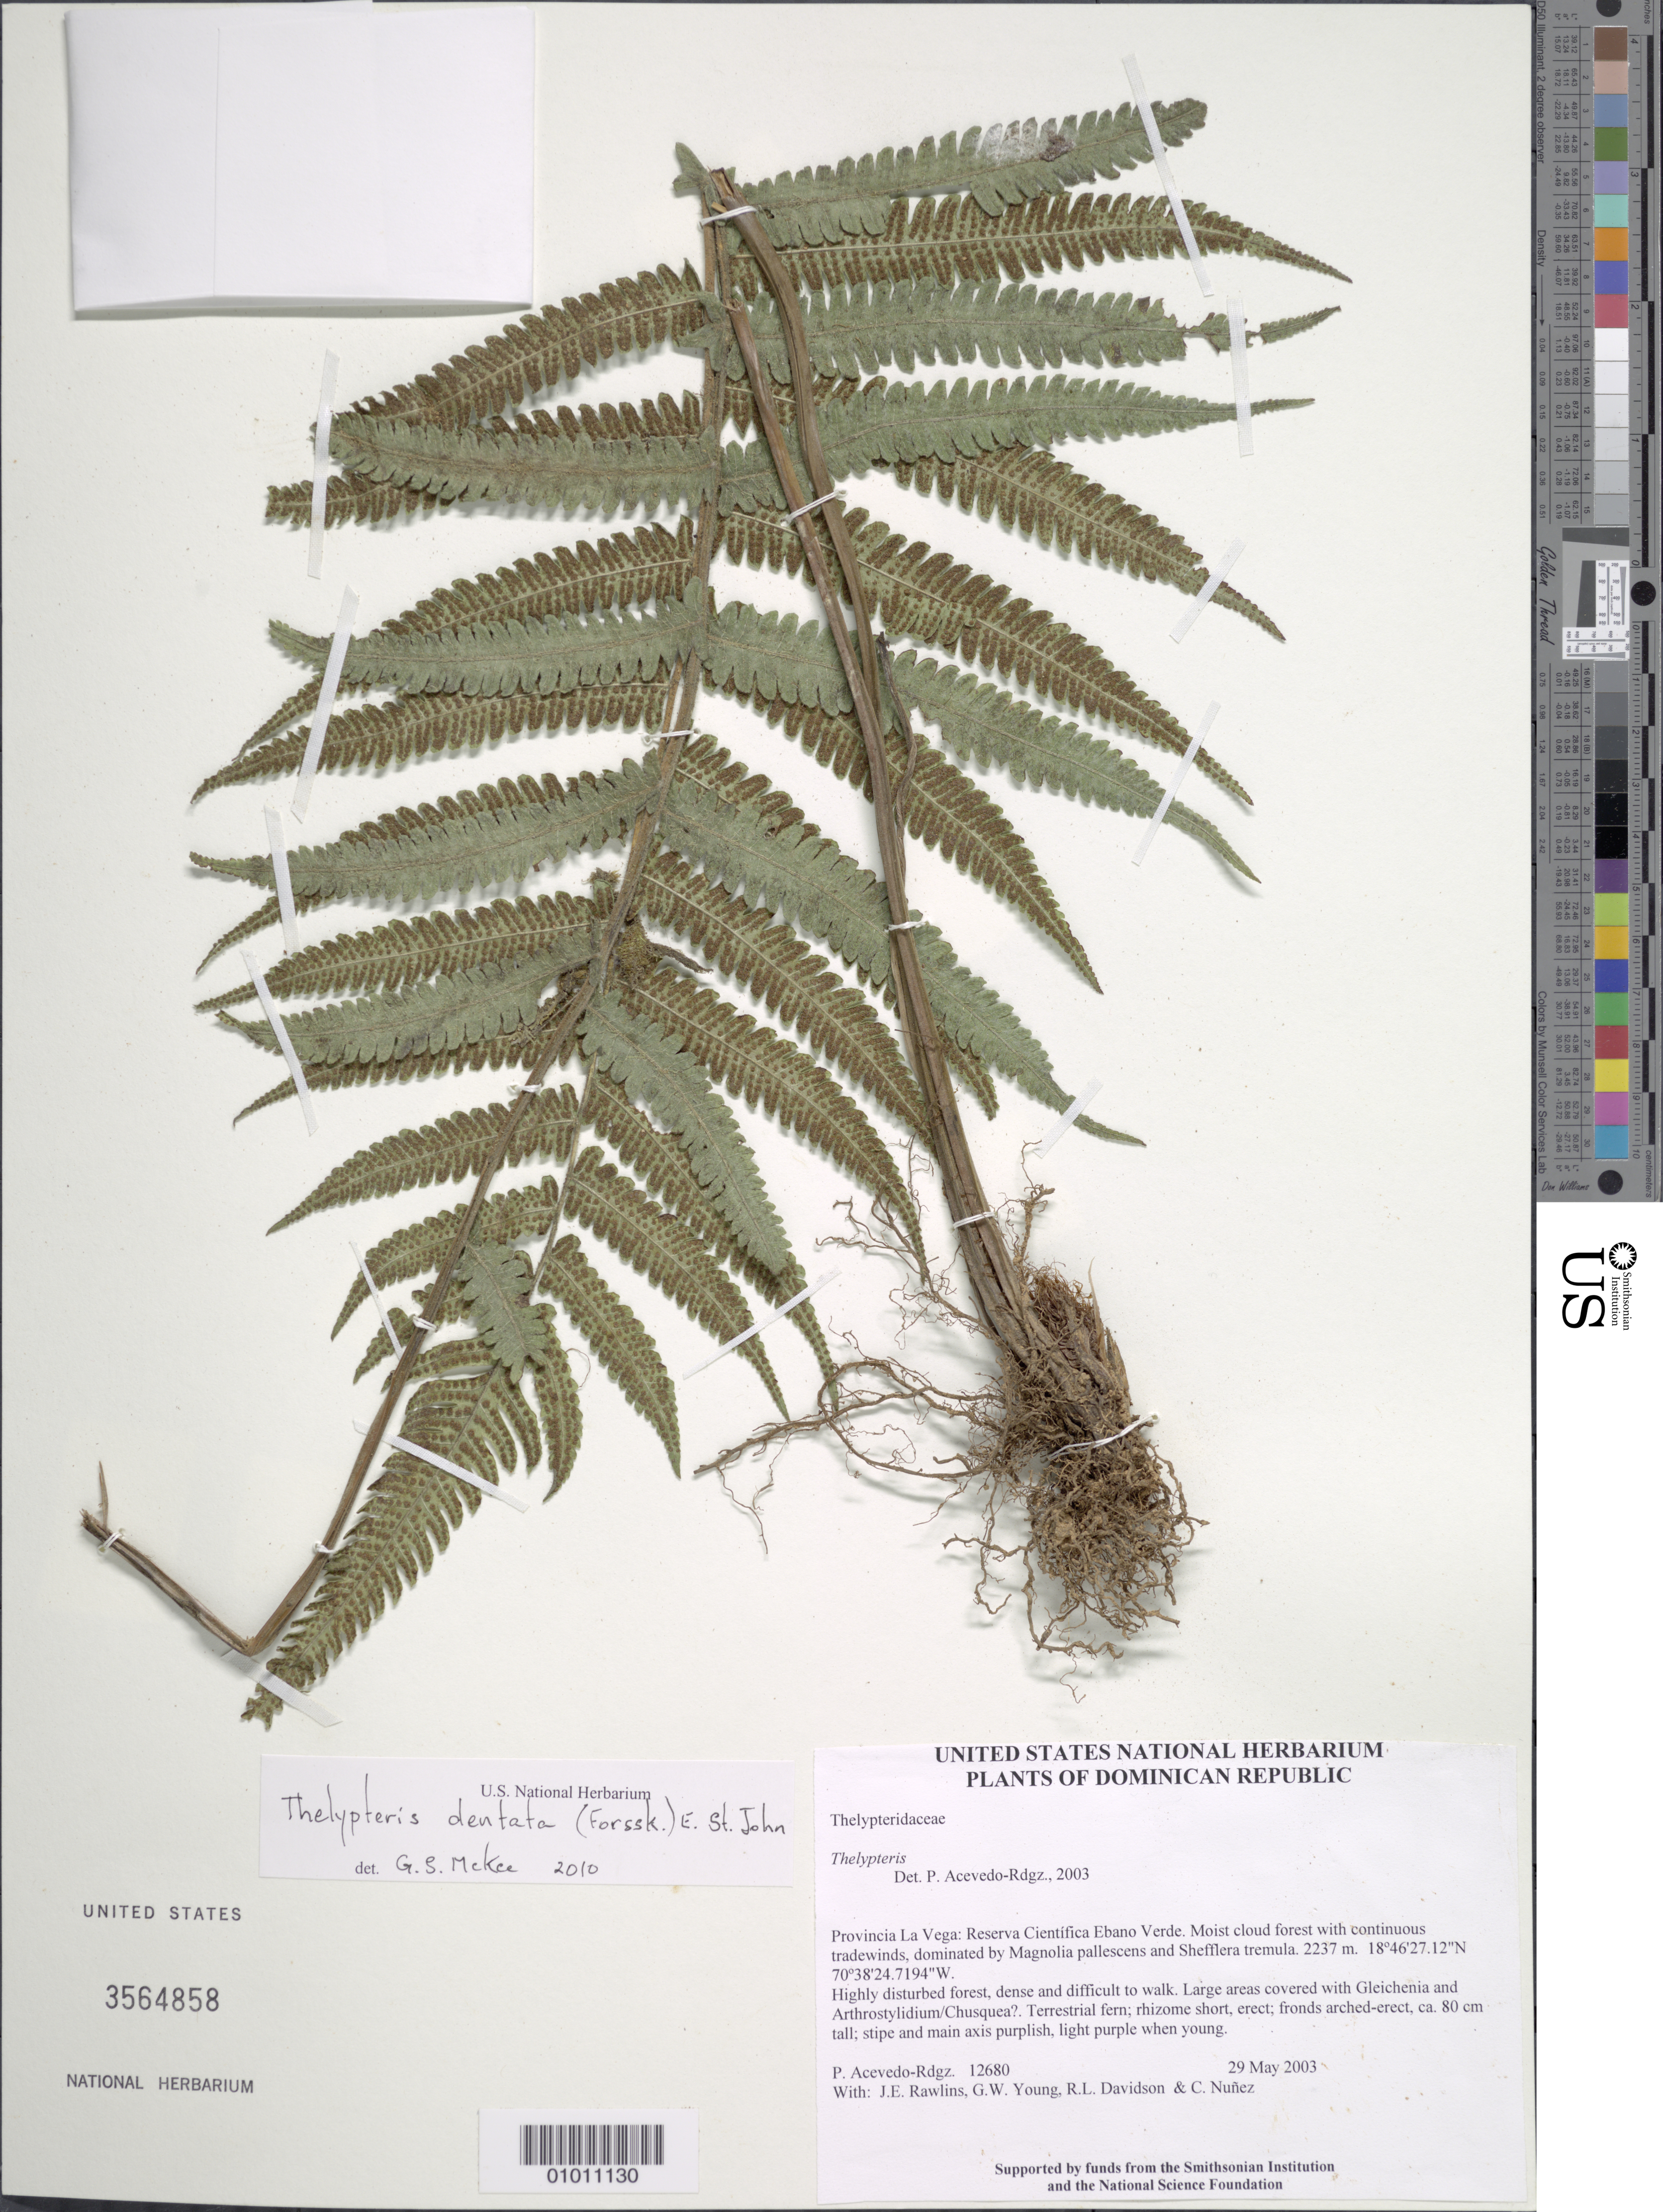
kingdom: Plantae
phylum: Tracheophyta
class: Polypodiopsida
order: Polypodiales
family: Thelypteridaceae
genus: Christella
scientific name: Christella dentata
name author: (Forssk.) Brownsey & Jermy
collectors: P. Acevedo-Rodr., J. Rawlins, G. Young, R. Davidson & C. Nunez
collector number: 12680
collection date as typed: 29 May 2003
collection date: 2003-05-29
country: Dominican Republic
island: Hispaniola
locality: Provincia La Vega: Reserva Científica Ebano Verde. Moist cloud forest with continuous tradewinds, dominated by Magnolia pallescens and Shefflera tremula.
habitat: Highly disturbed forest, dense and difficult to walk. Large areas covered with Gleichenia and Arthrostylidium/Chusquea?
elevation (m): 2237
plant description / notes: US, K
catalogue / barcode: US 3564858